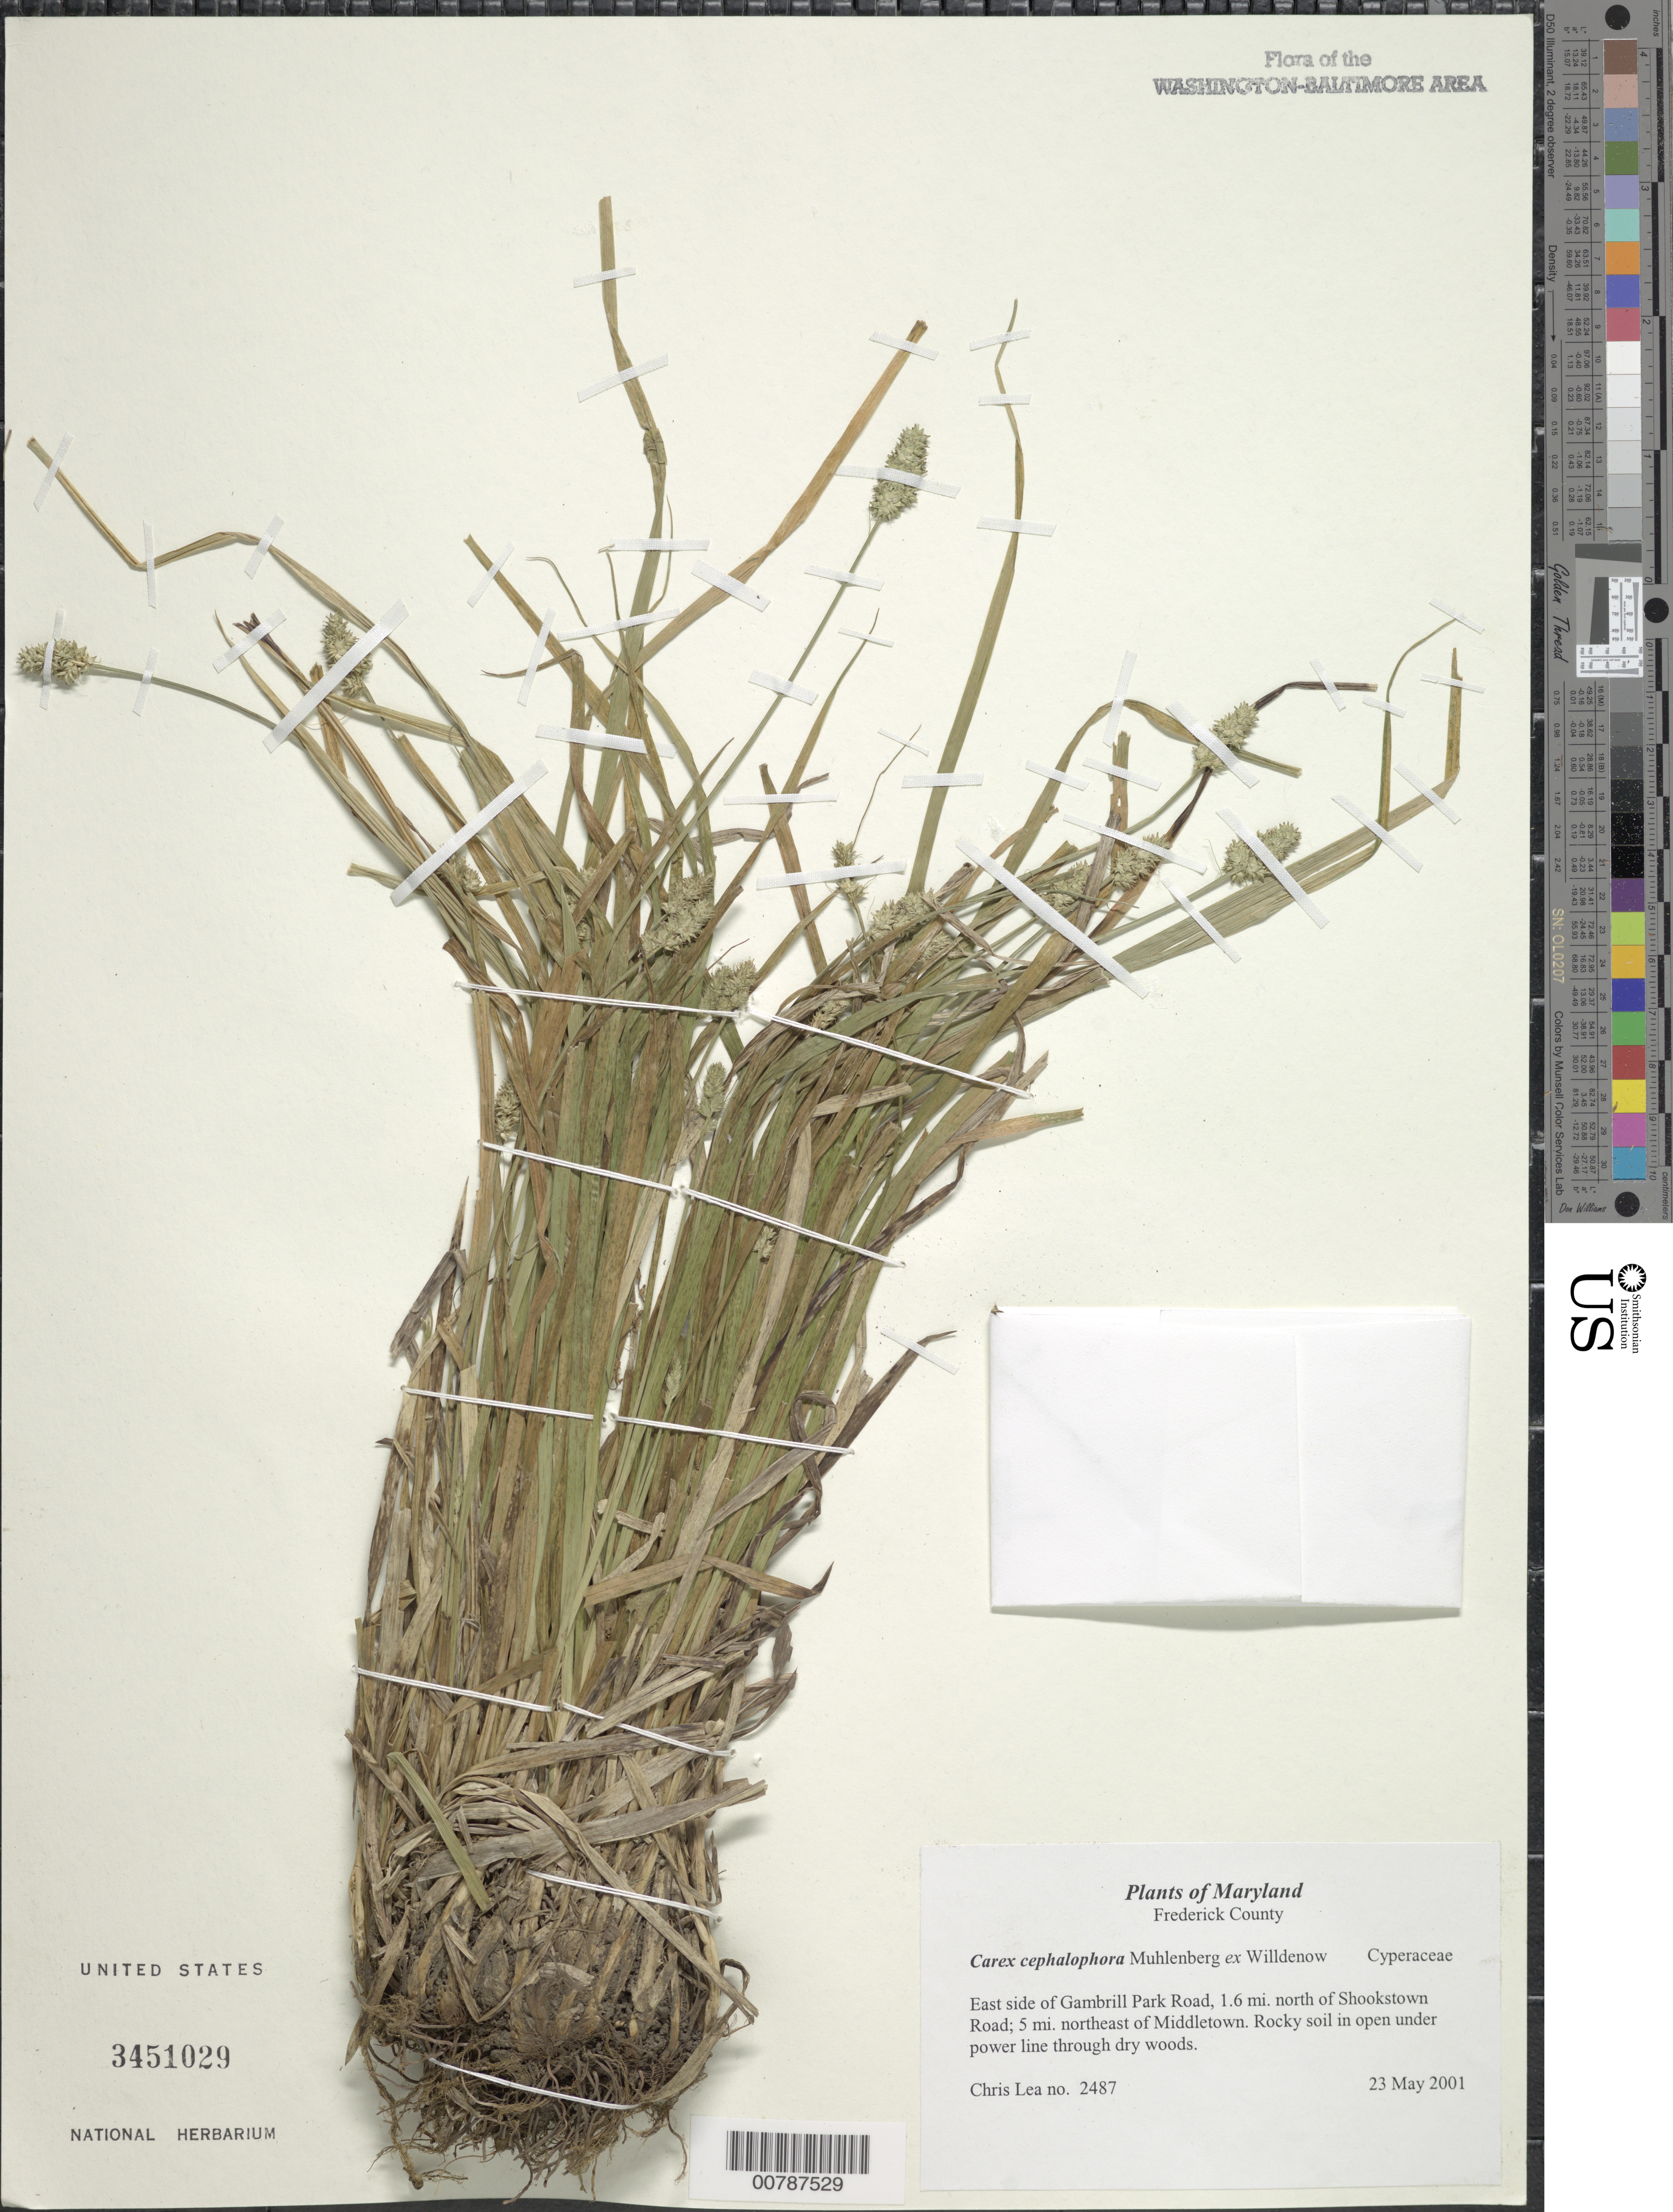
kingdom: Plantae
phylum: Tracheophyta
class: Liliopsida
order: Poales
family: Cyperaceae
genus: Carex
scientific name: Carex cephalophora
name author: Muhl. ex Willd.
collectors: C. Lea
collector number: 2487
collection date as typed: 23 May 2001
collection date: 2001-05-23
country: United States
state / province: Maryland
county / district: Frederick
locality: East side of Gambrill Park Road,1.6 mi. north of Shookstown Road; 5 mi. northeast of Middletown.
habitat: Rocky soil in open under power line through dry woods.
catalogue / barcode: US 3451029